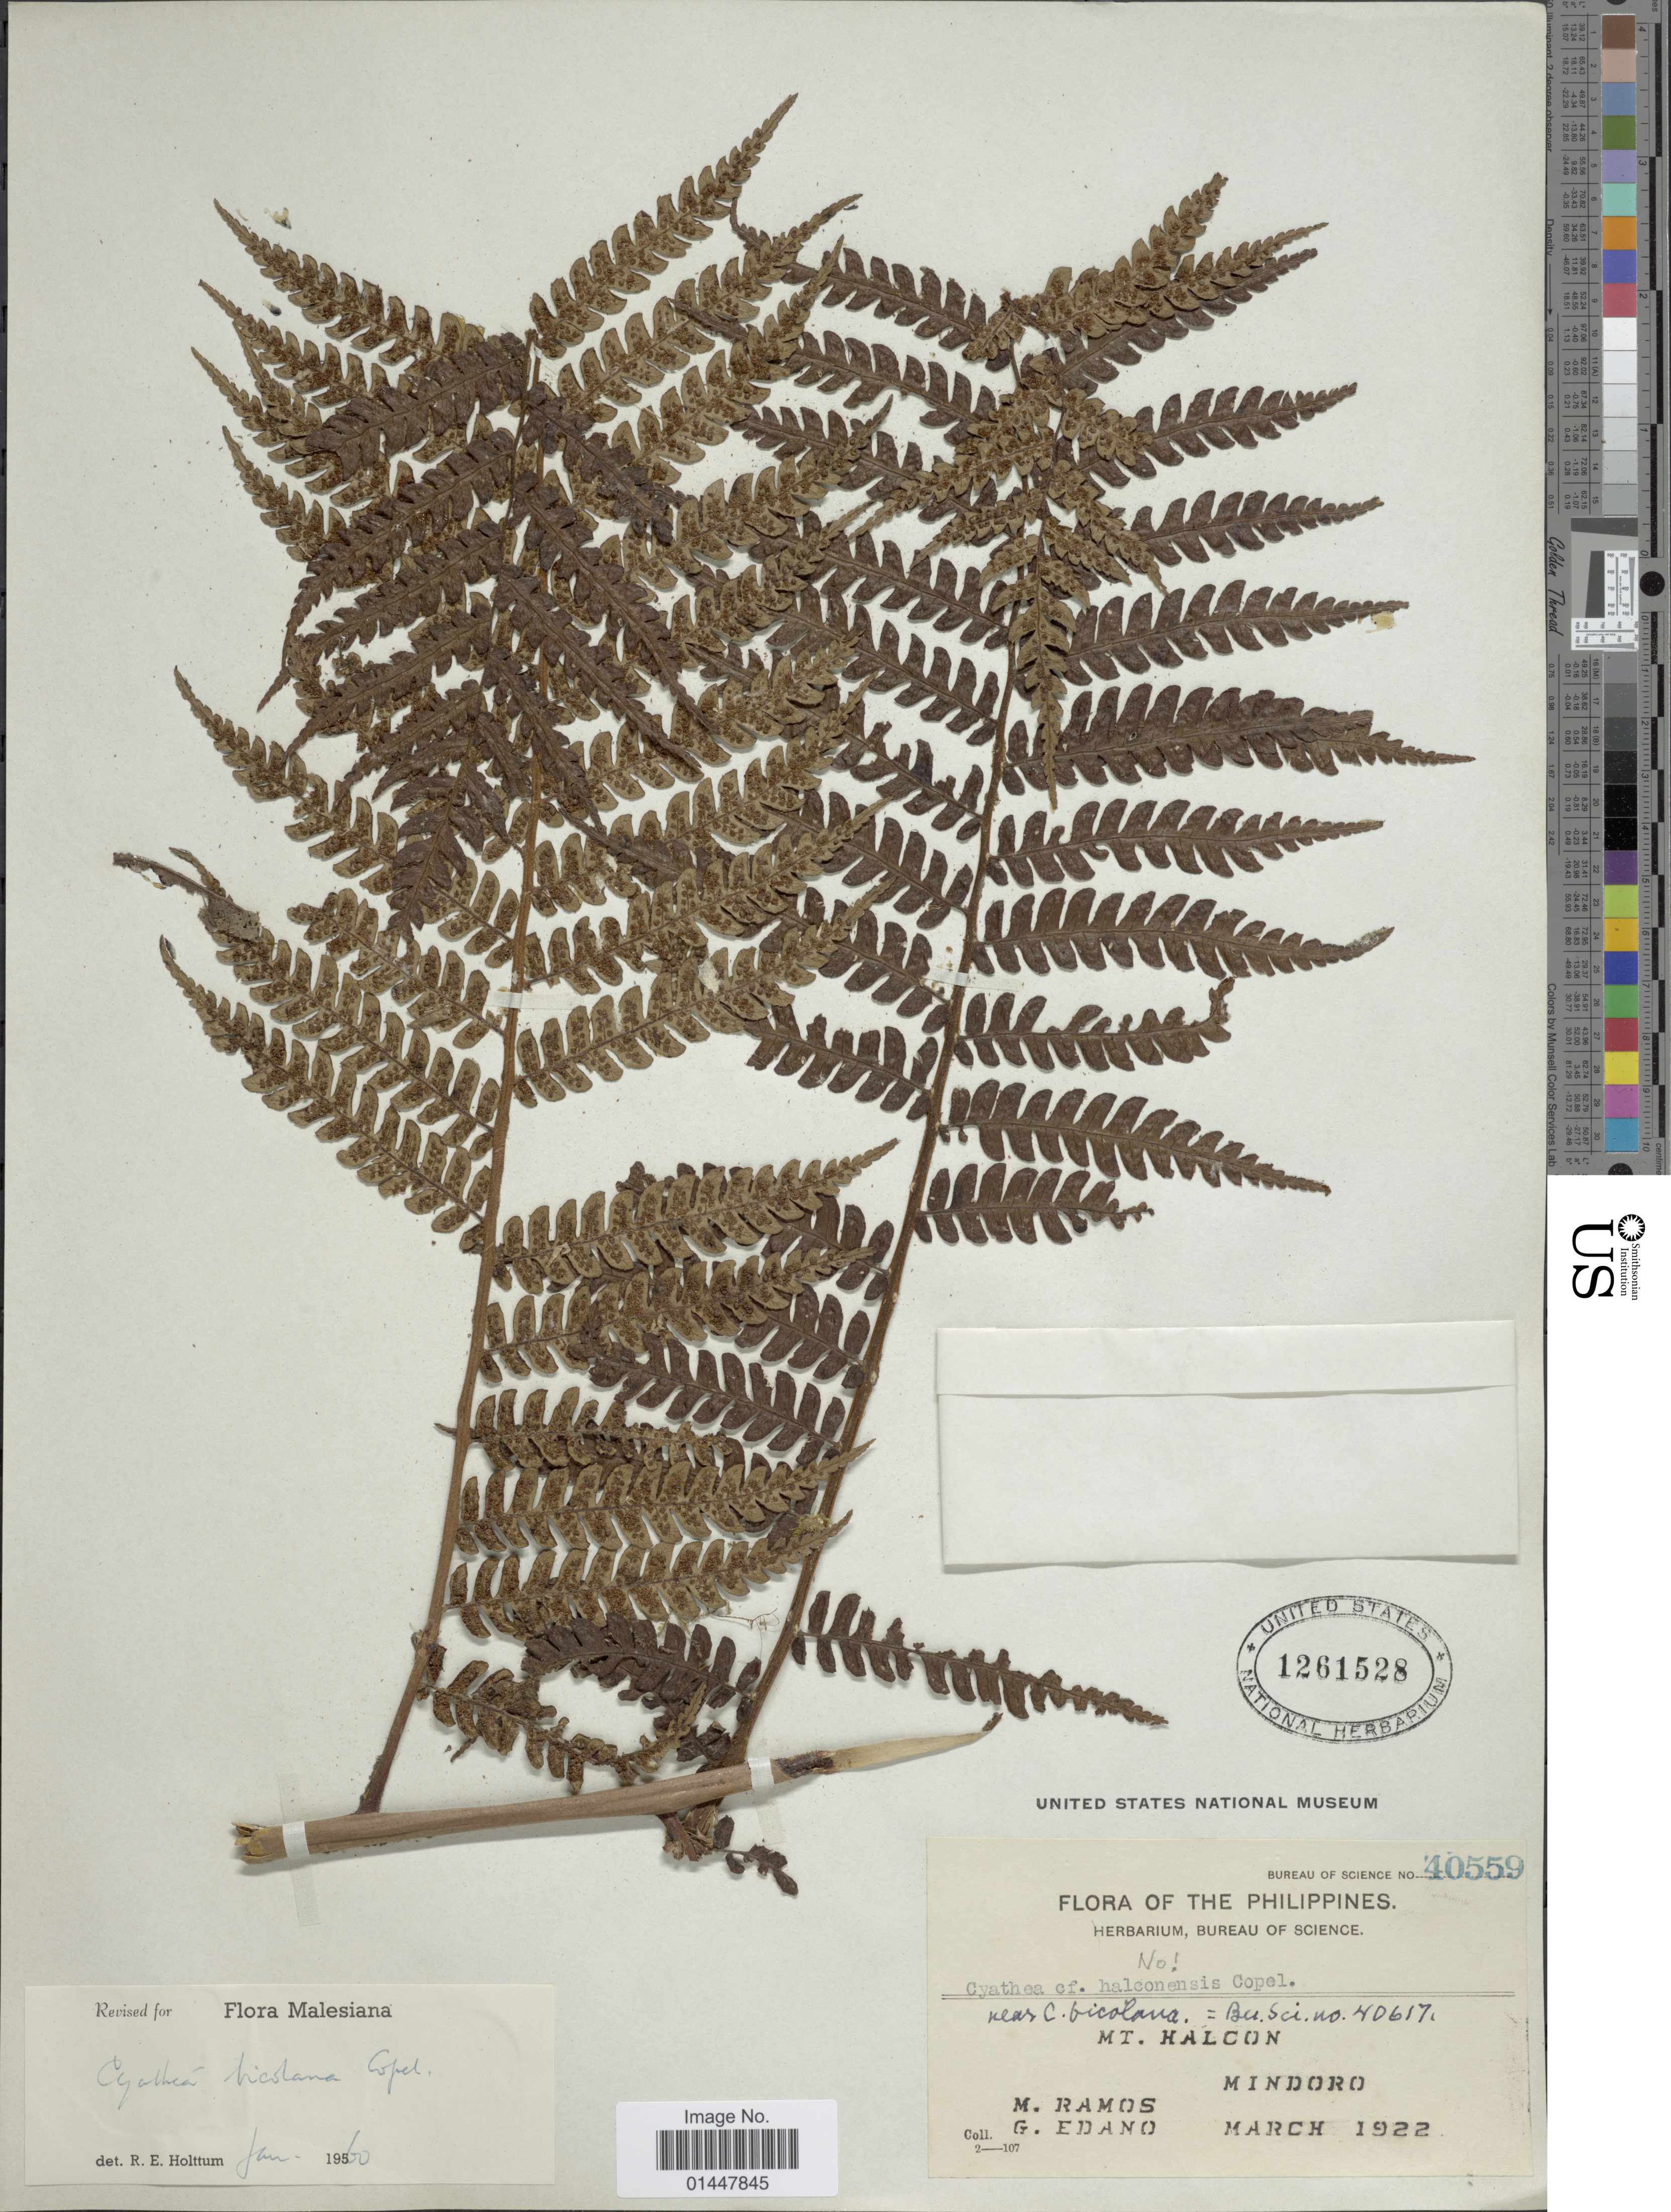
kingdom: Plantae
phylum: Tracheophyta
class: Polypodiopsida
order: Cyatheales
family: Cyatheaceae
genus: Sphaeropteris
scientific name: Sphaeropteris philippinensis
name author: (Baker) R.M. Tryon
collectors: M. Ramos & G. Edaño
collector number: Bureau of Science 40559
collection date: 1922-03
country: Philippines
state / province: Mimaropa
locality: Mt, Halcon, Mindoro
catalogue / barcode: US 1261528